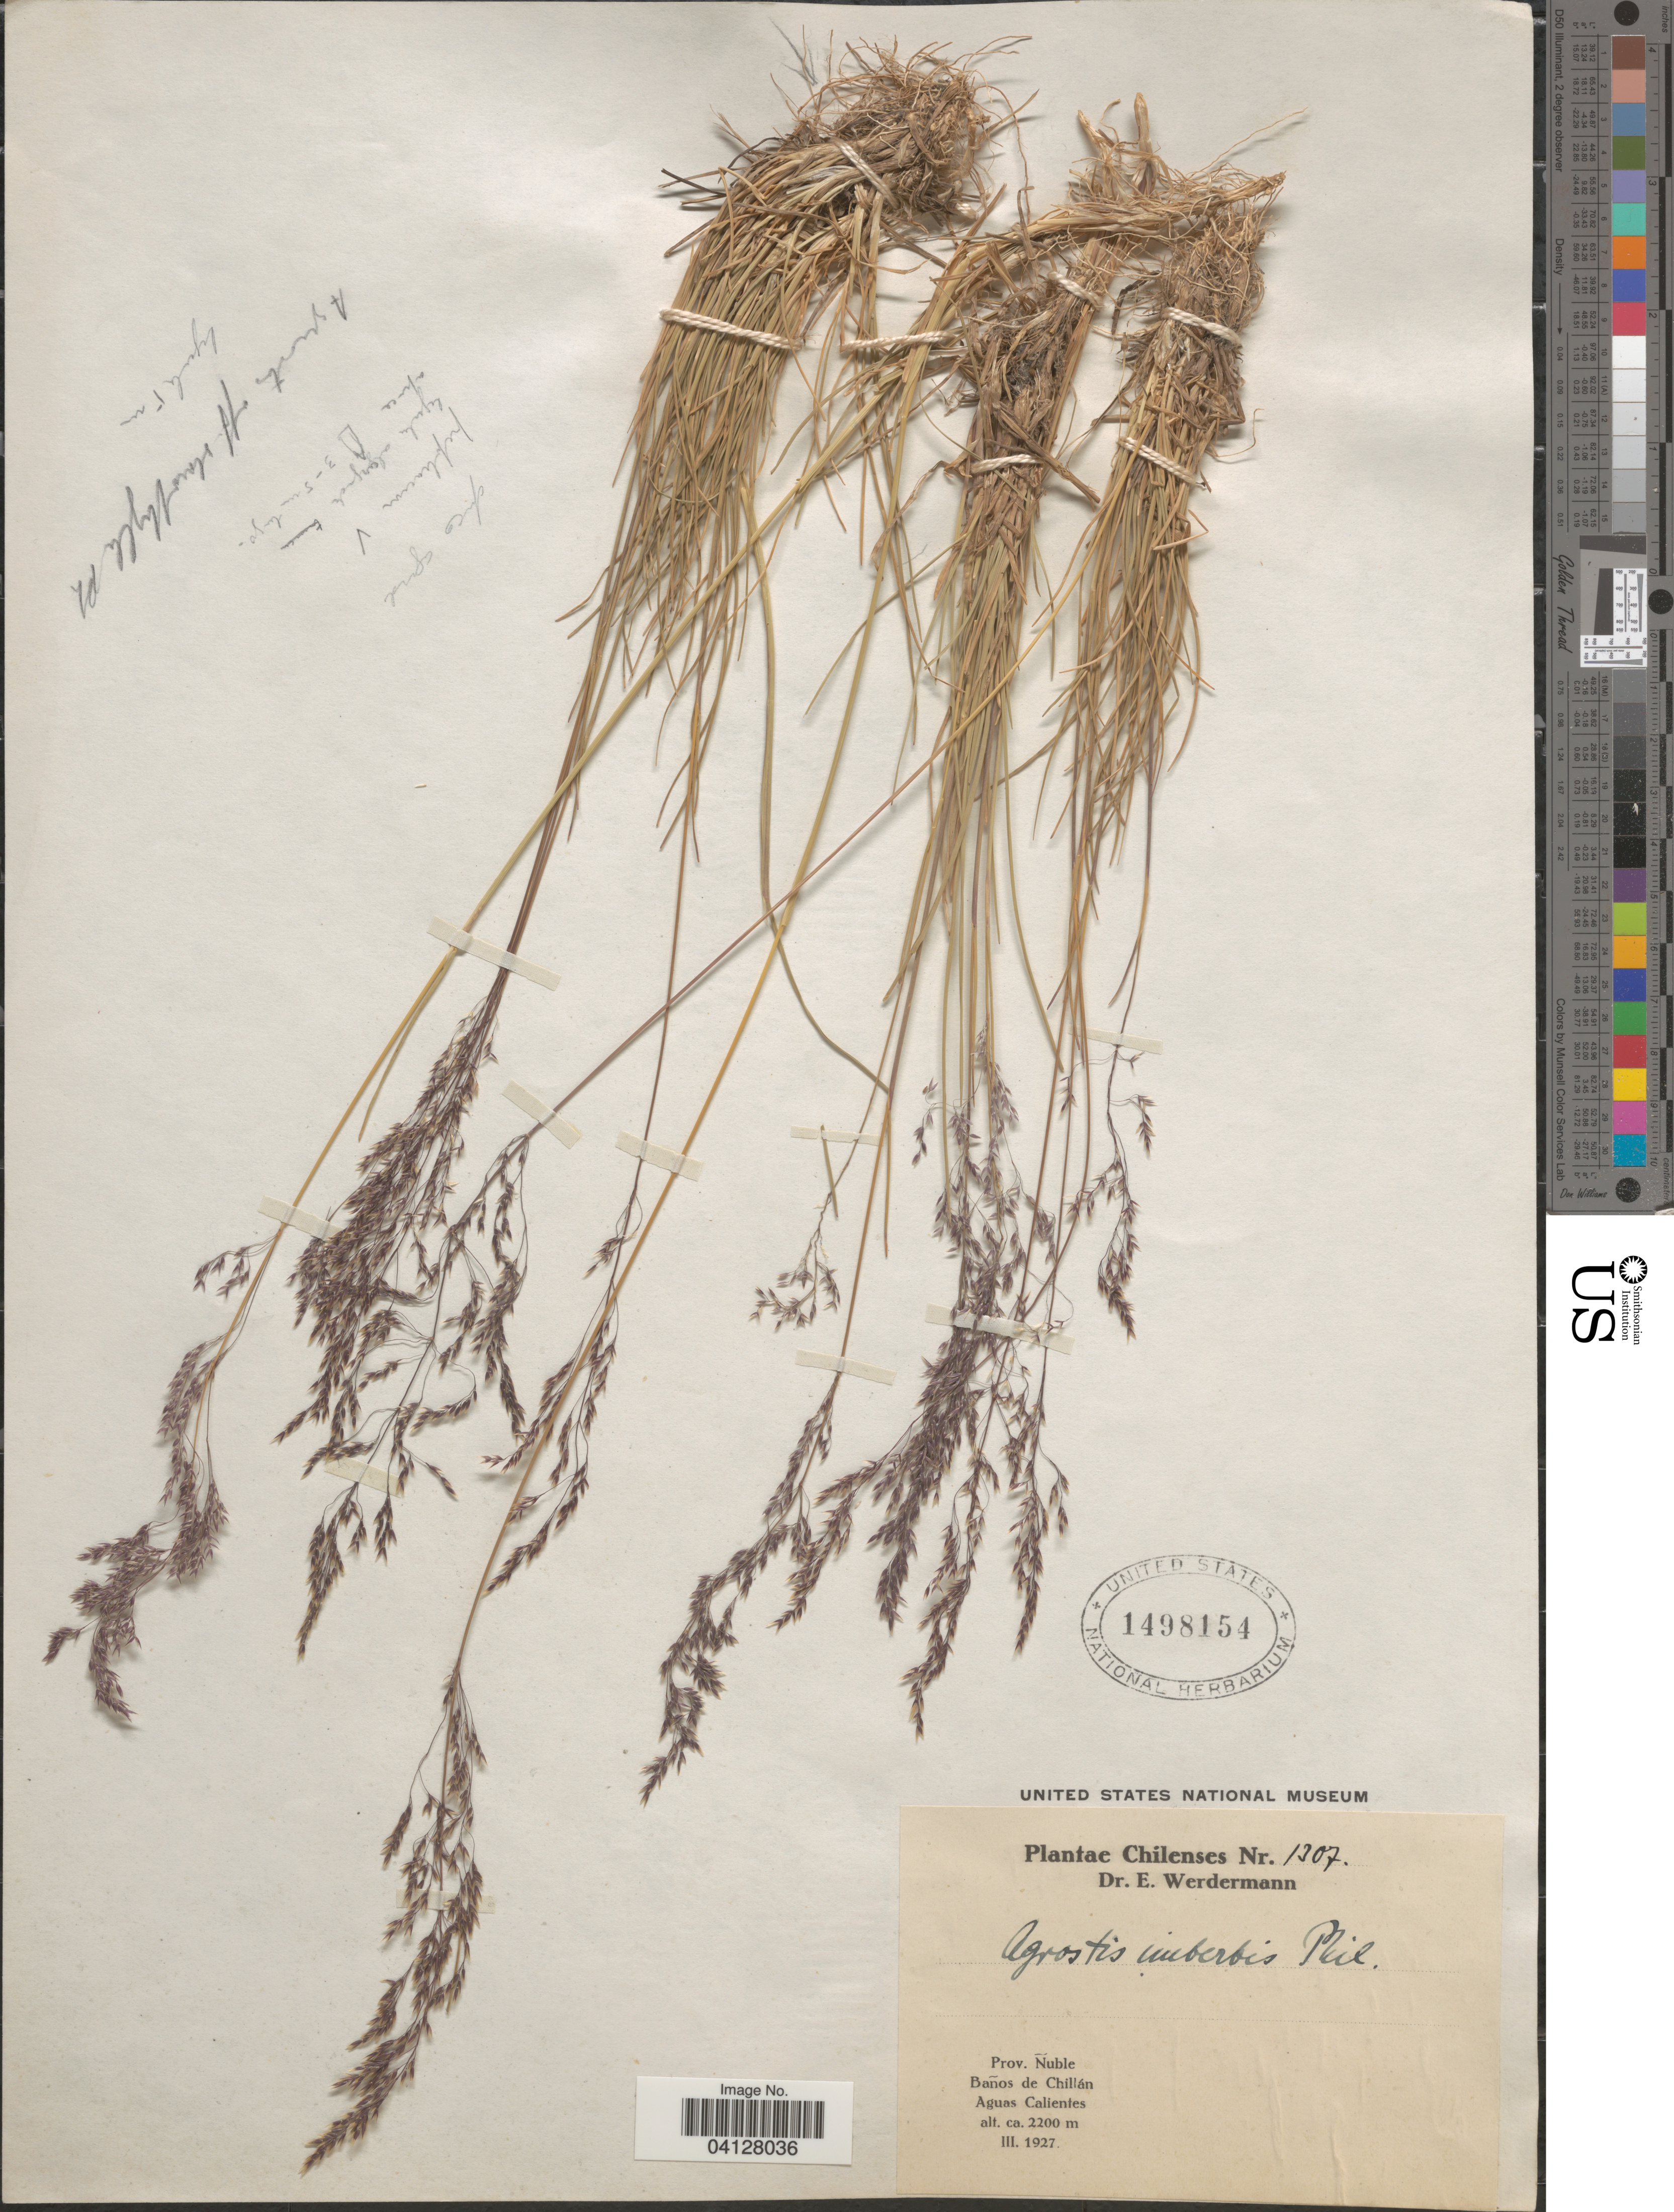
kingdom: Plantae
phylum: Tracheophyta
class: Liliopsida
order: Poales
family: Poaceae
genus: Agrostis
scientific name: Agrostis imberbis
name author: Phil.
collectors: E. Werdermann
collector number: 1307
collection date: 1927-03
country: Chile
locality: Prov. Ñuble. Baños de Chillán. Aguas Calientes.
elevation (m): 2200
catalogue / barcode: US 1498154